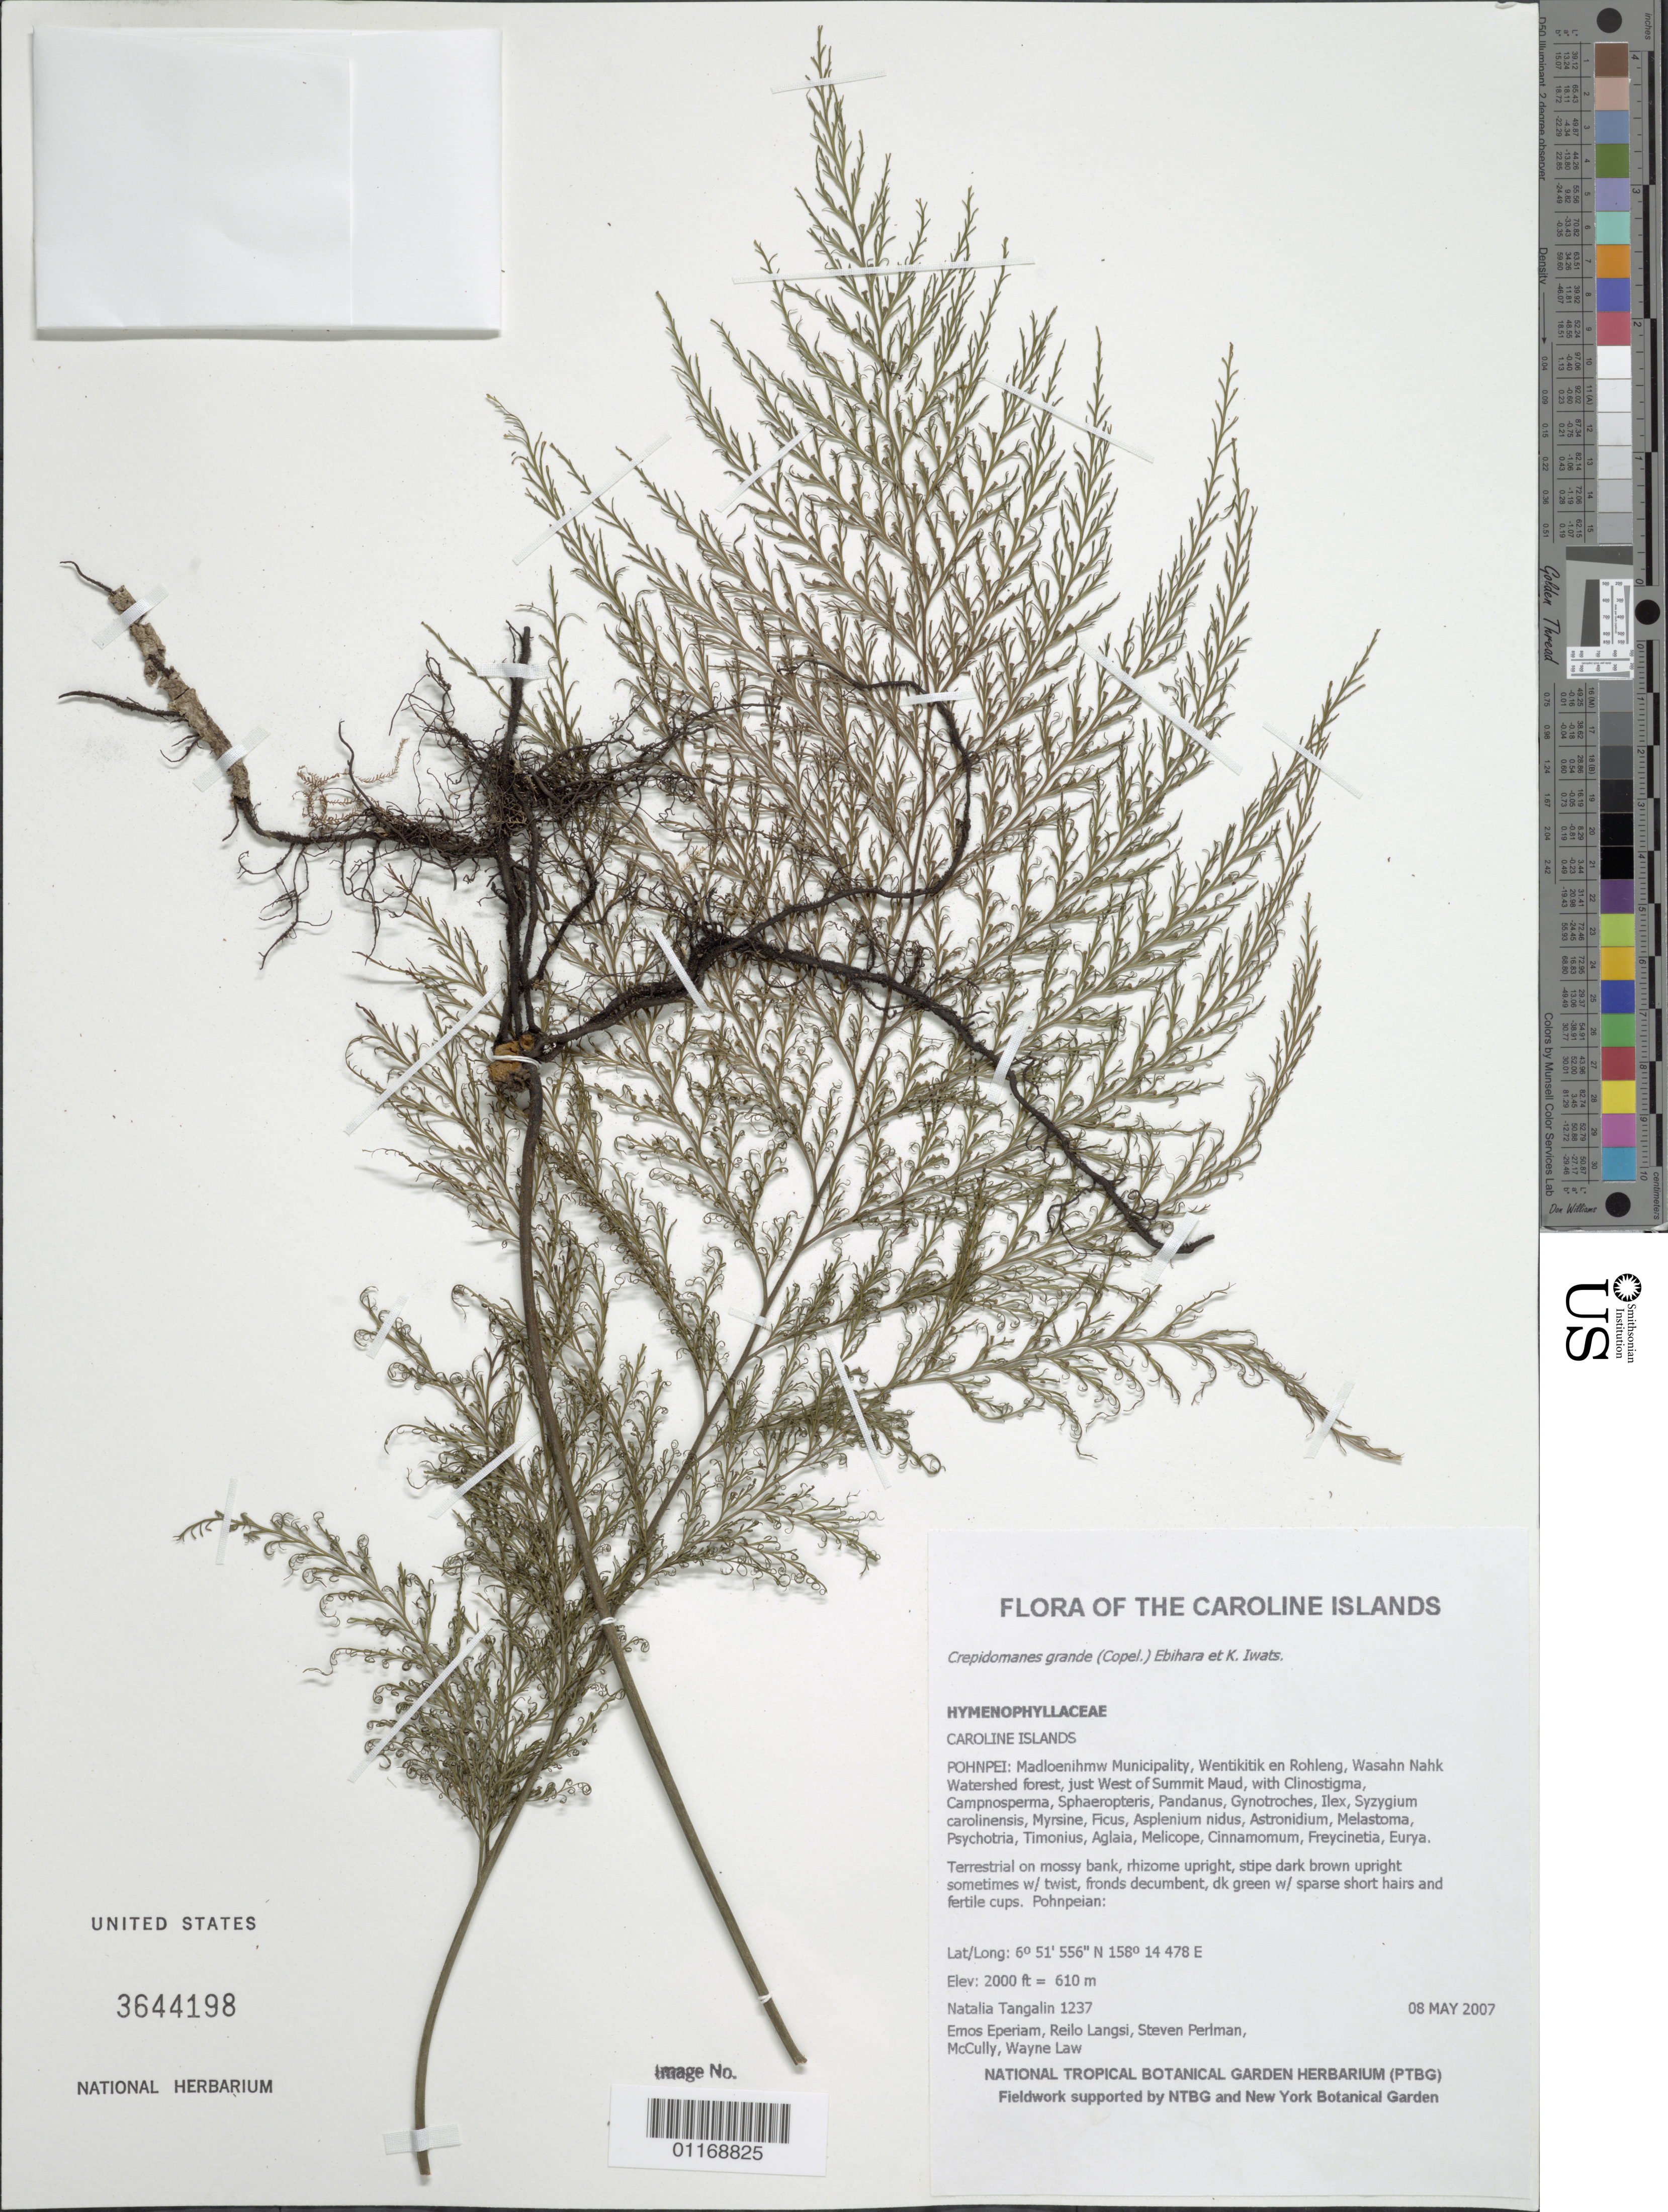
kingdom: Plantae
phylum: Tracheophyta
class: Polypodiopsida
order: Hymenophyllales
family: Hymenophyllaceae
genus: Crepidomanes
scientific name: Crepidomanes grande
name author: (Copel.) Ebihara & K. Iwats.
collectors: N. Tangalin, P. Eperiam, R. Langsi, S. P. Perlman & W. Law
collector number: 1237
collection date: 2007-05-08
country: Micronesia, Federated States of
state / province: Pohnpei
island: Pohnpei [Ponape]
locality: Madloenihmw Municipality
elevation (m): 610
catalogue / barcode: US 3644198